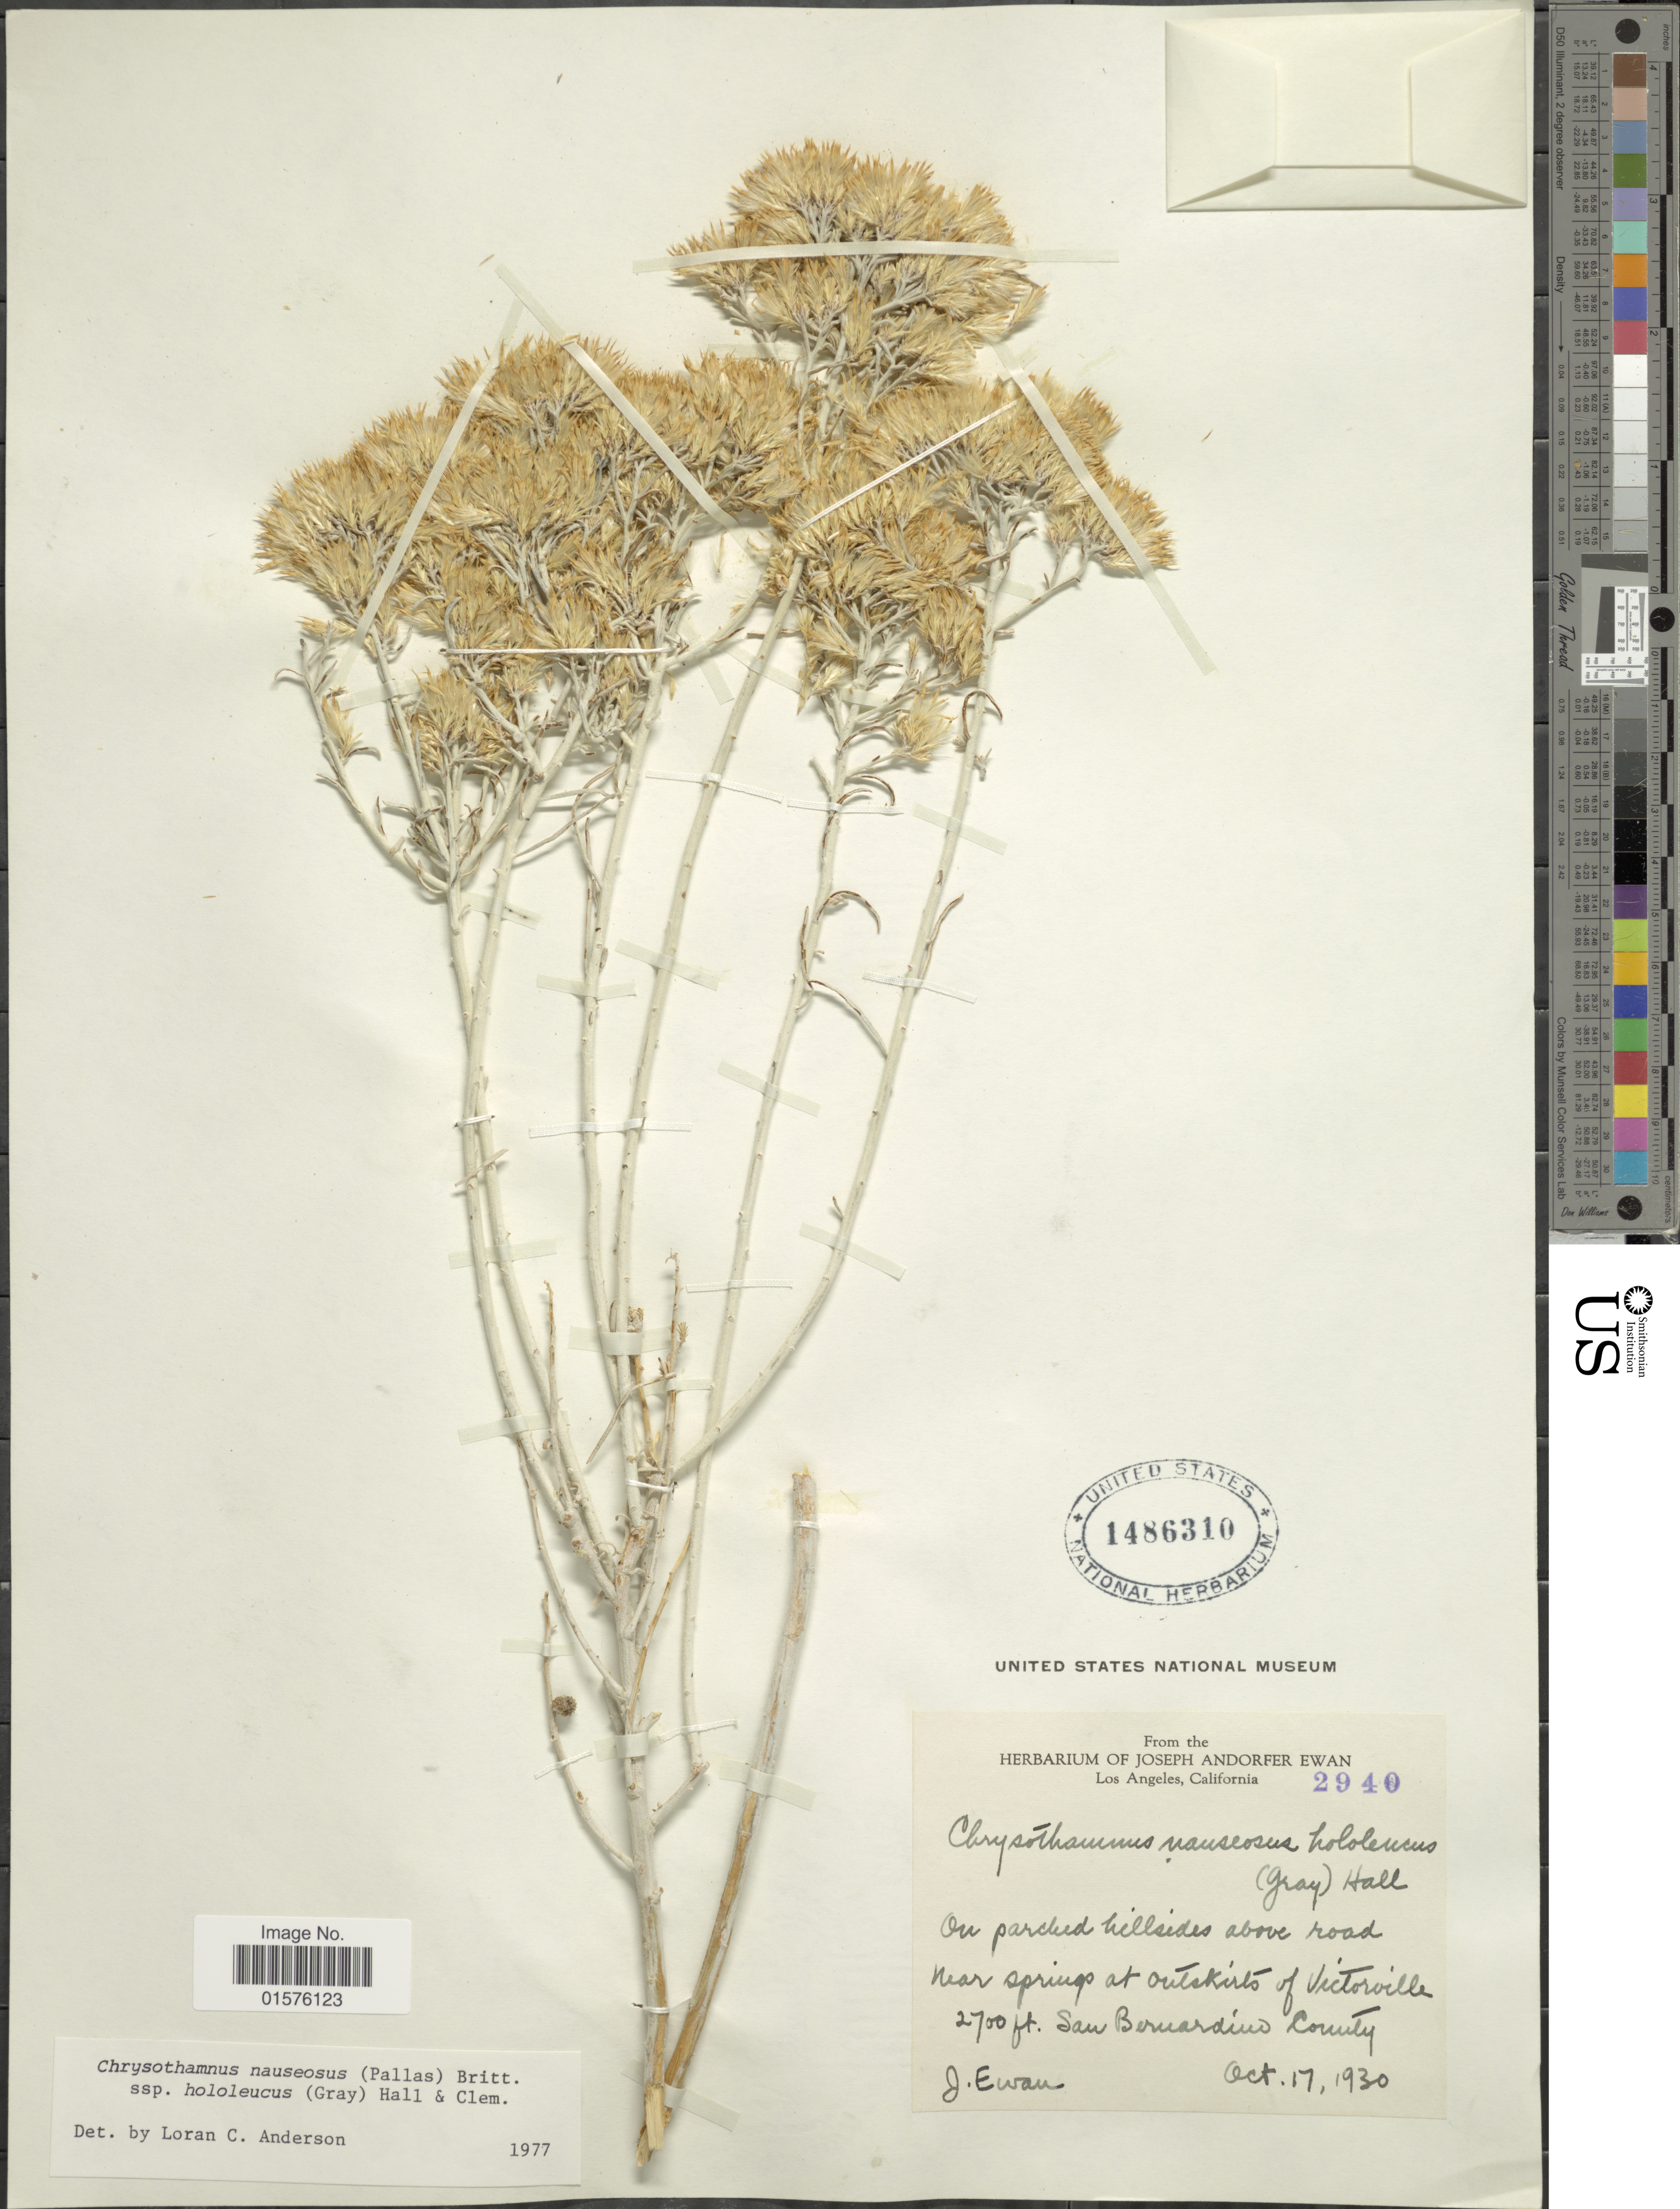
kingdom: Plantae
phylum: Tracheophyta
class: Magnoliopsida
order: Asterales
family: Asteraceae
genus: Ericameria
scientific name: Ericameria nauseosa var. hololeuca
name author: (A. Gray) G.L. Nesom & G.I. Baird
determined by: Urbatsch, Lowell E., Curator (LSU), Louisiana State University (UNITED STATES)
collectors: J. A. Ewan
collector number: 2940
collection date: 1930-10-17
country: United States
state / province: California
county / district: San Bernardino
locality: Near springs at outskirts of Victorville, San Bernardino County.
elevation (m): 823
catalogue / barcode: US 1486310